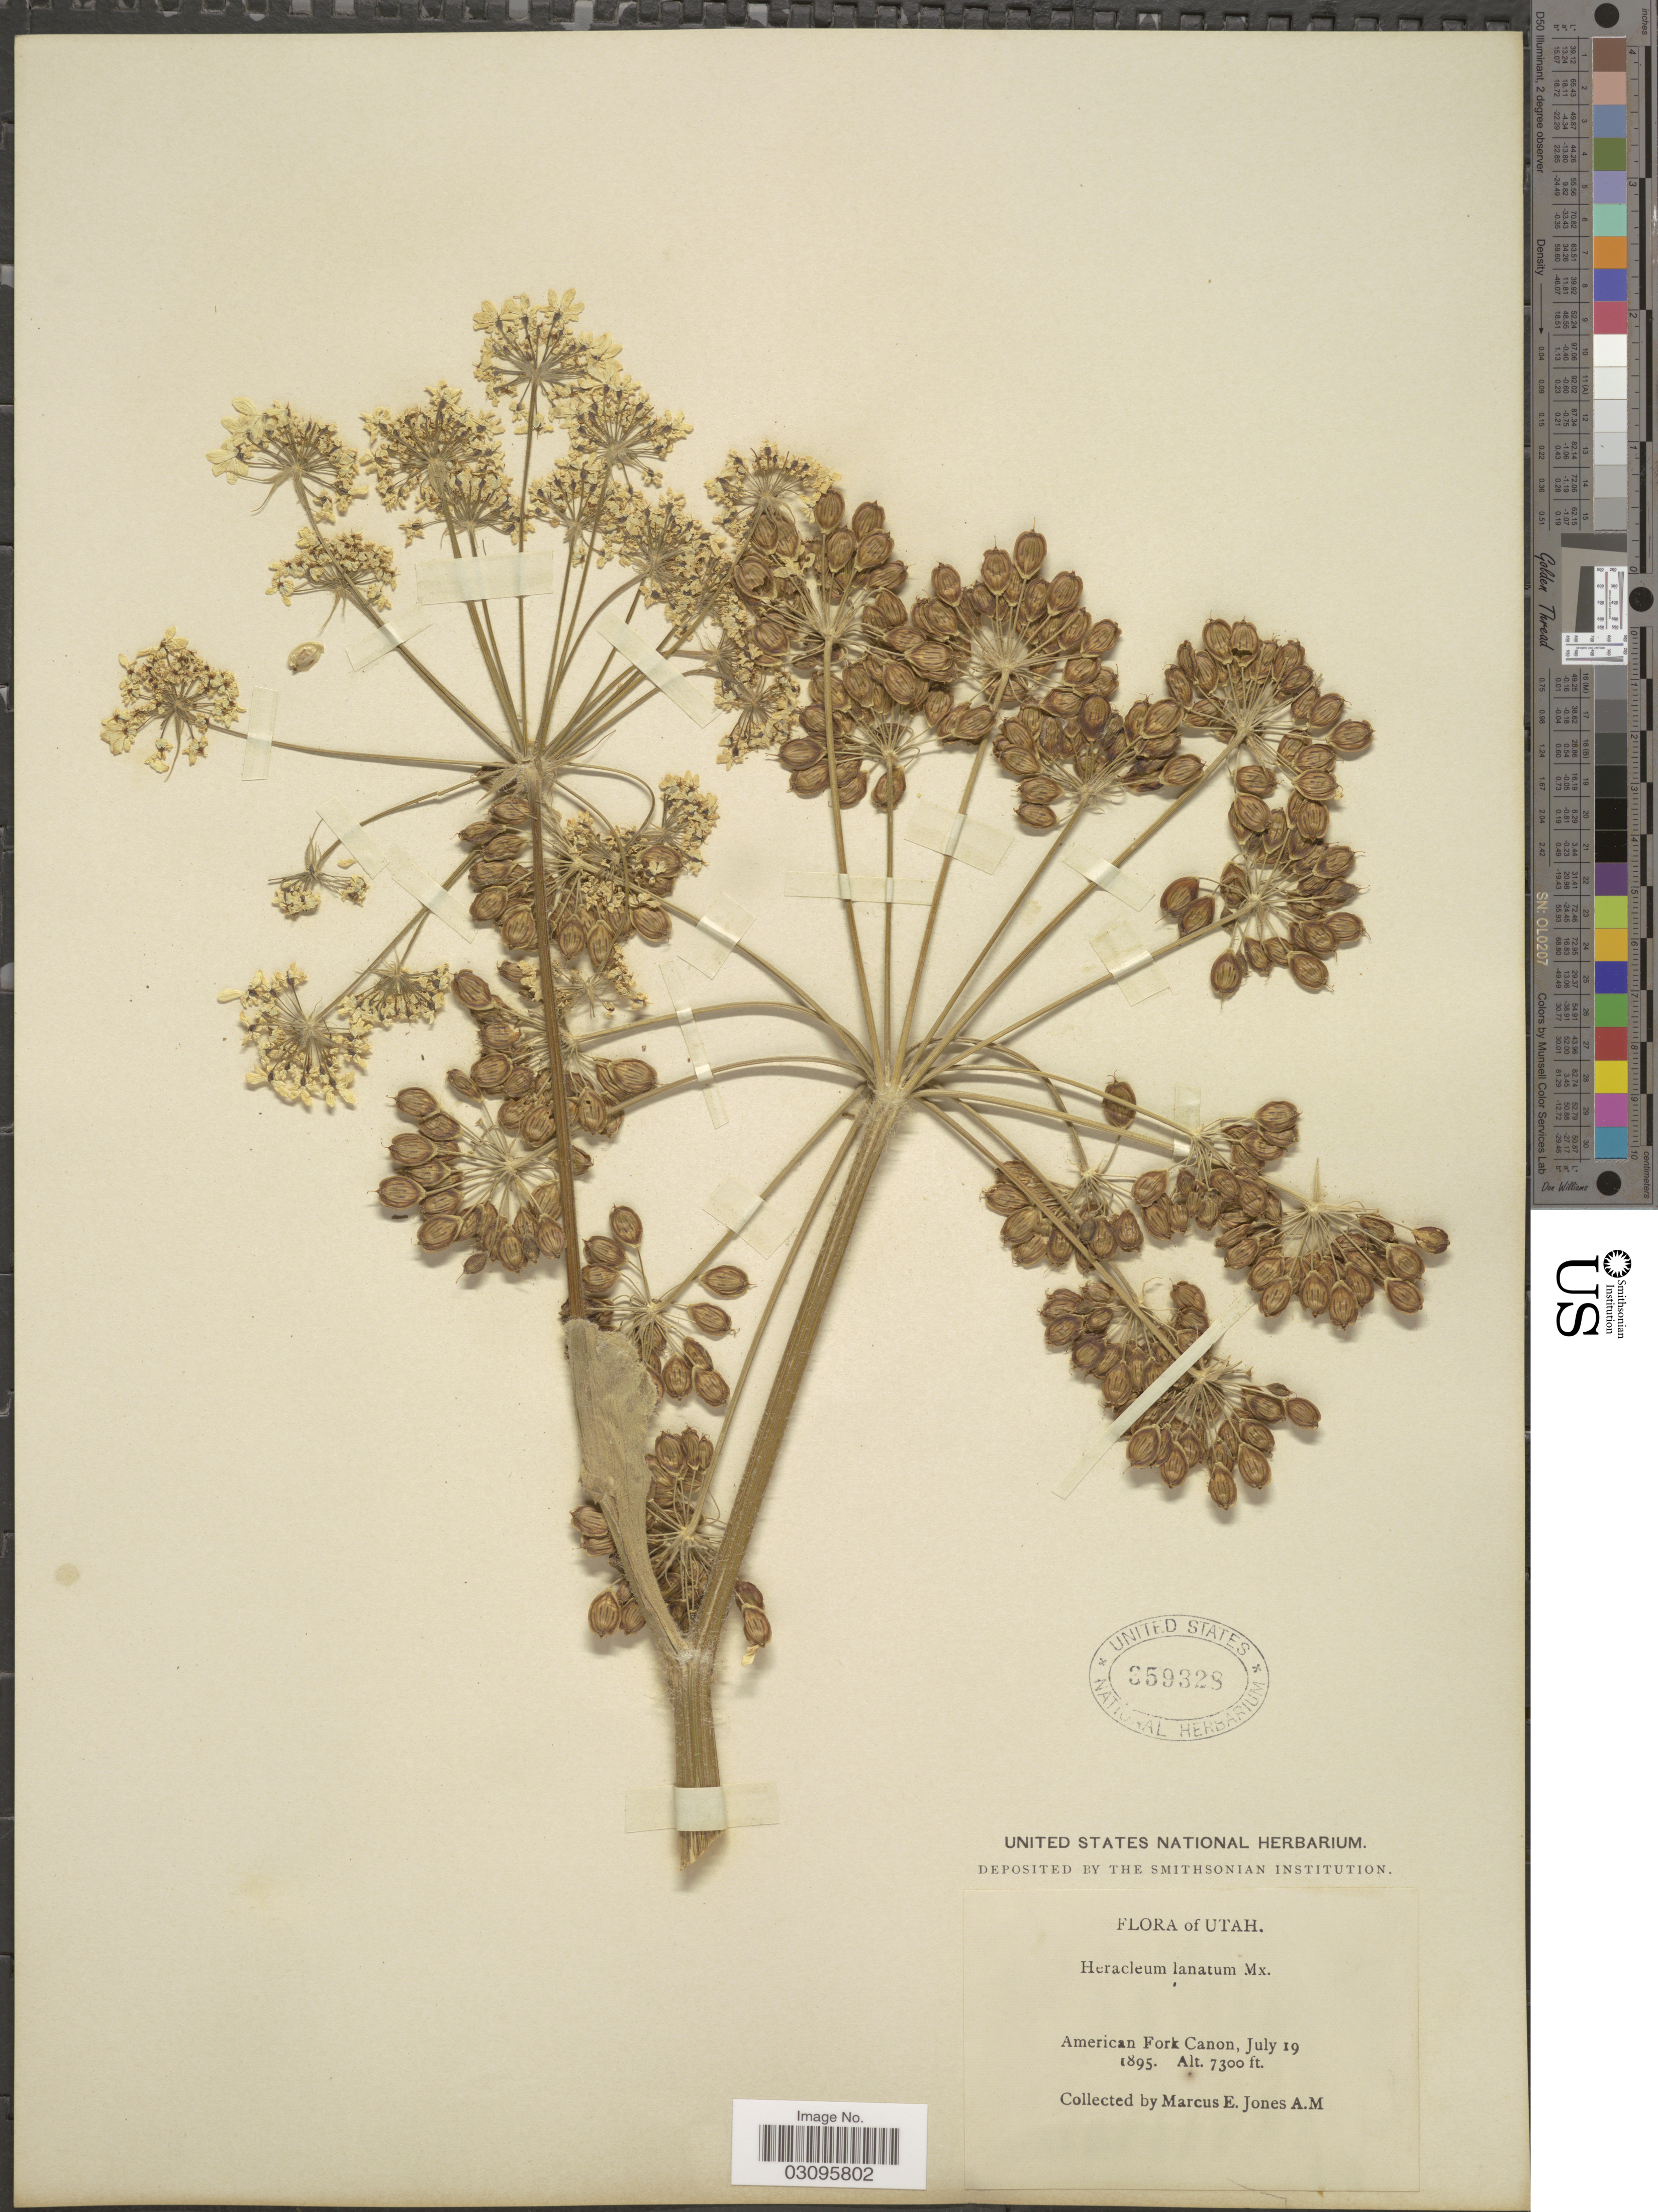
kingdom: Plantae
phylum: Tracheophyta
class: Magnoliopsida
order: Apiales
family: Apiaceae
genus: Heracleum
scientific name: Heracleum lanatum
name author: Michx.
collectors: M. E. Jones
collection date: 1895-07-19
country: United States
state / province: Utah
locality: American Fork Canon.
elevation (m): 2225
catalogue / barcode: US 359328